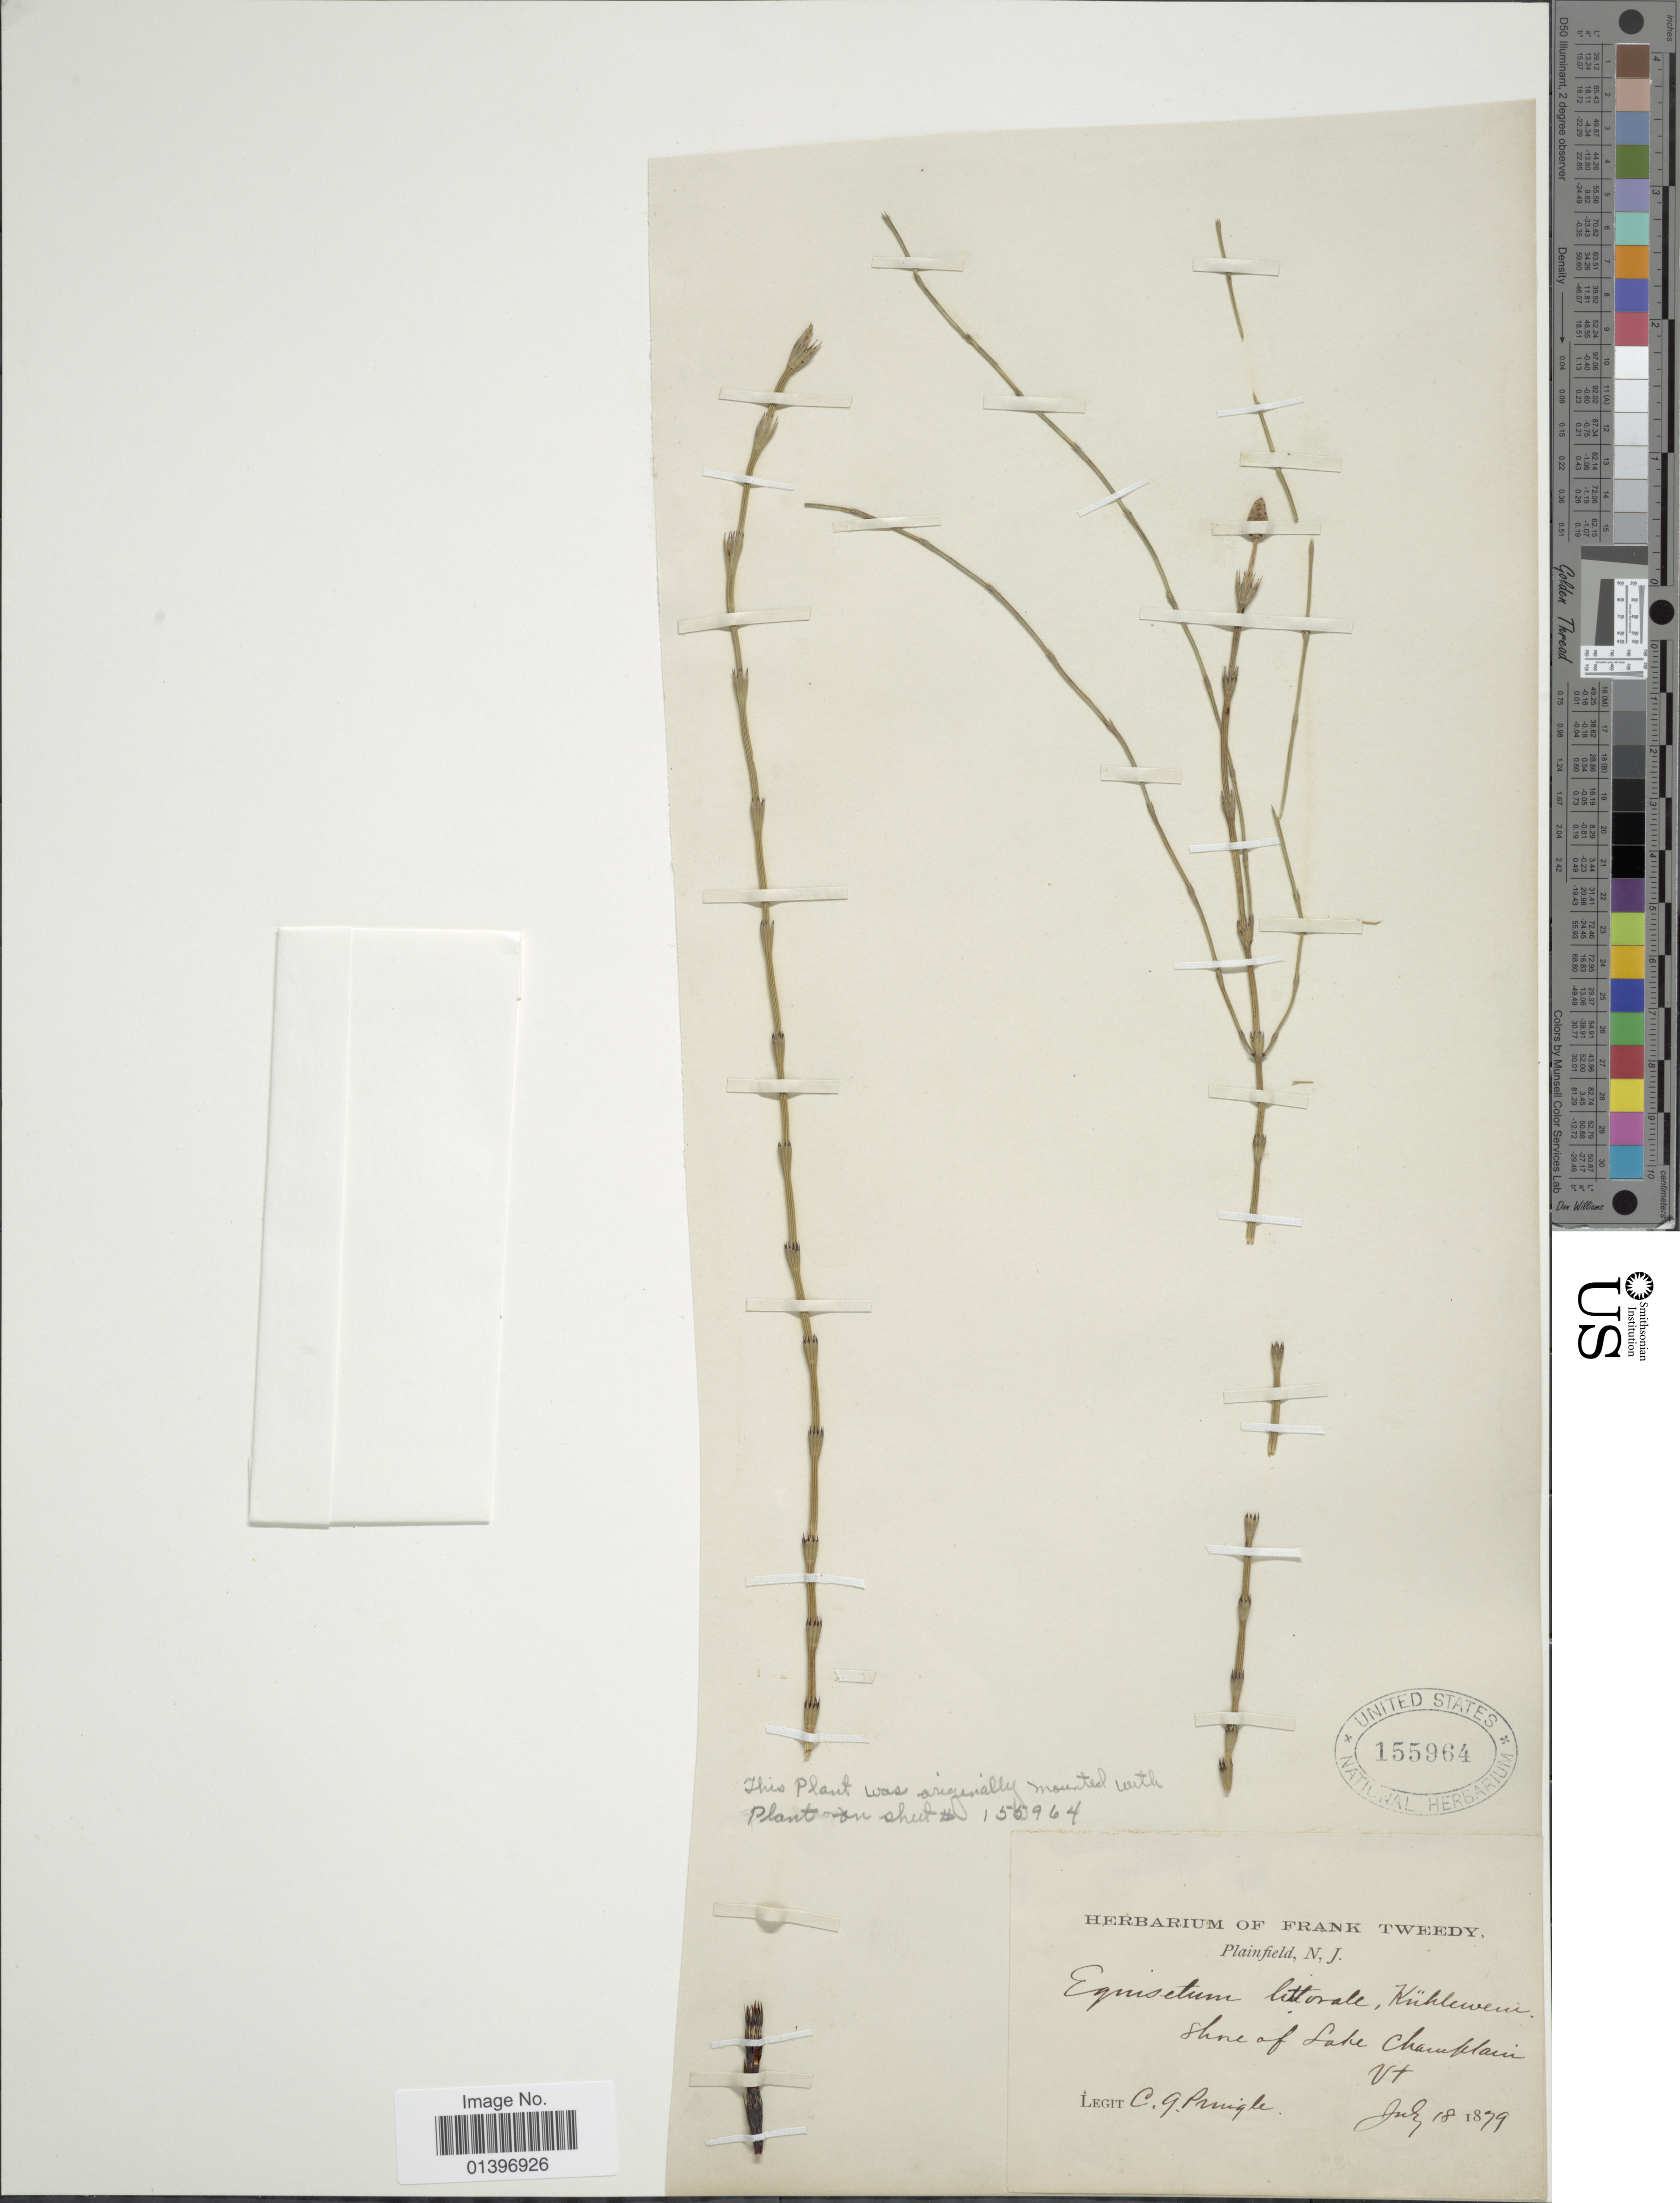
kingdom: Plantae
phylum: Tracheophyta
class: Polypodiopsida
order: Equisetales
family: Equisetaceae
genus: Equisetum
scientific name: Equisetum x litorale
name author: Kuhlw.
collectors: C. G. Pringle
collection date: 1879-07-18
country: United States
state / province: Vermont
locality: Shore of Lake Champlain VT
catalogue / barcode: US 155964